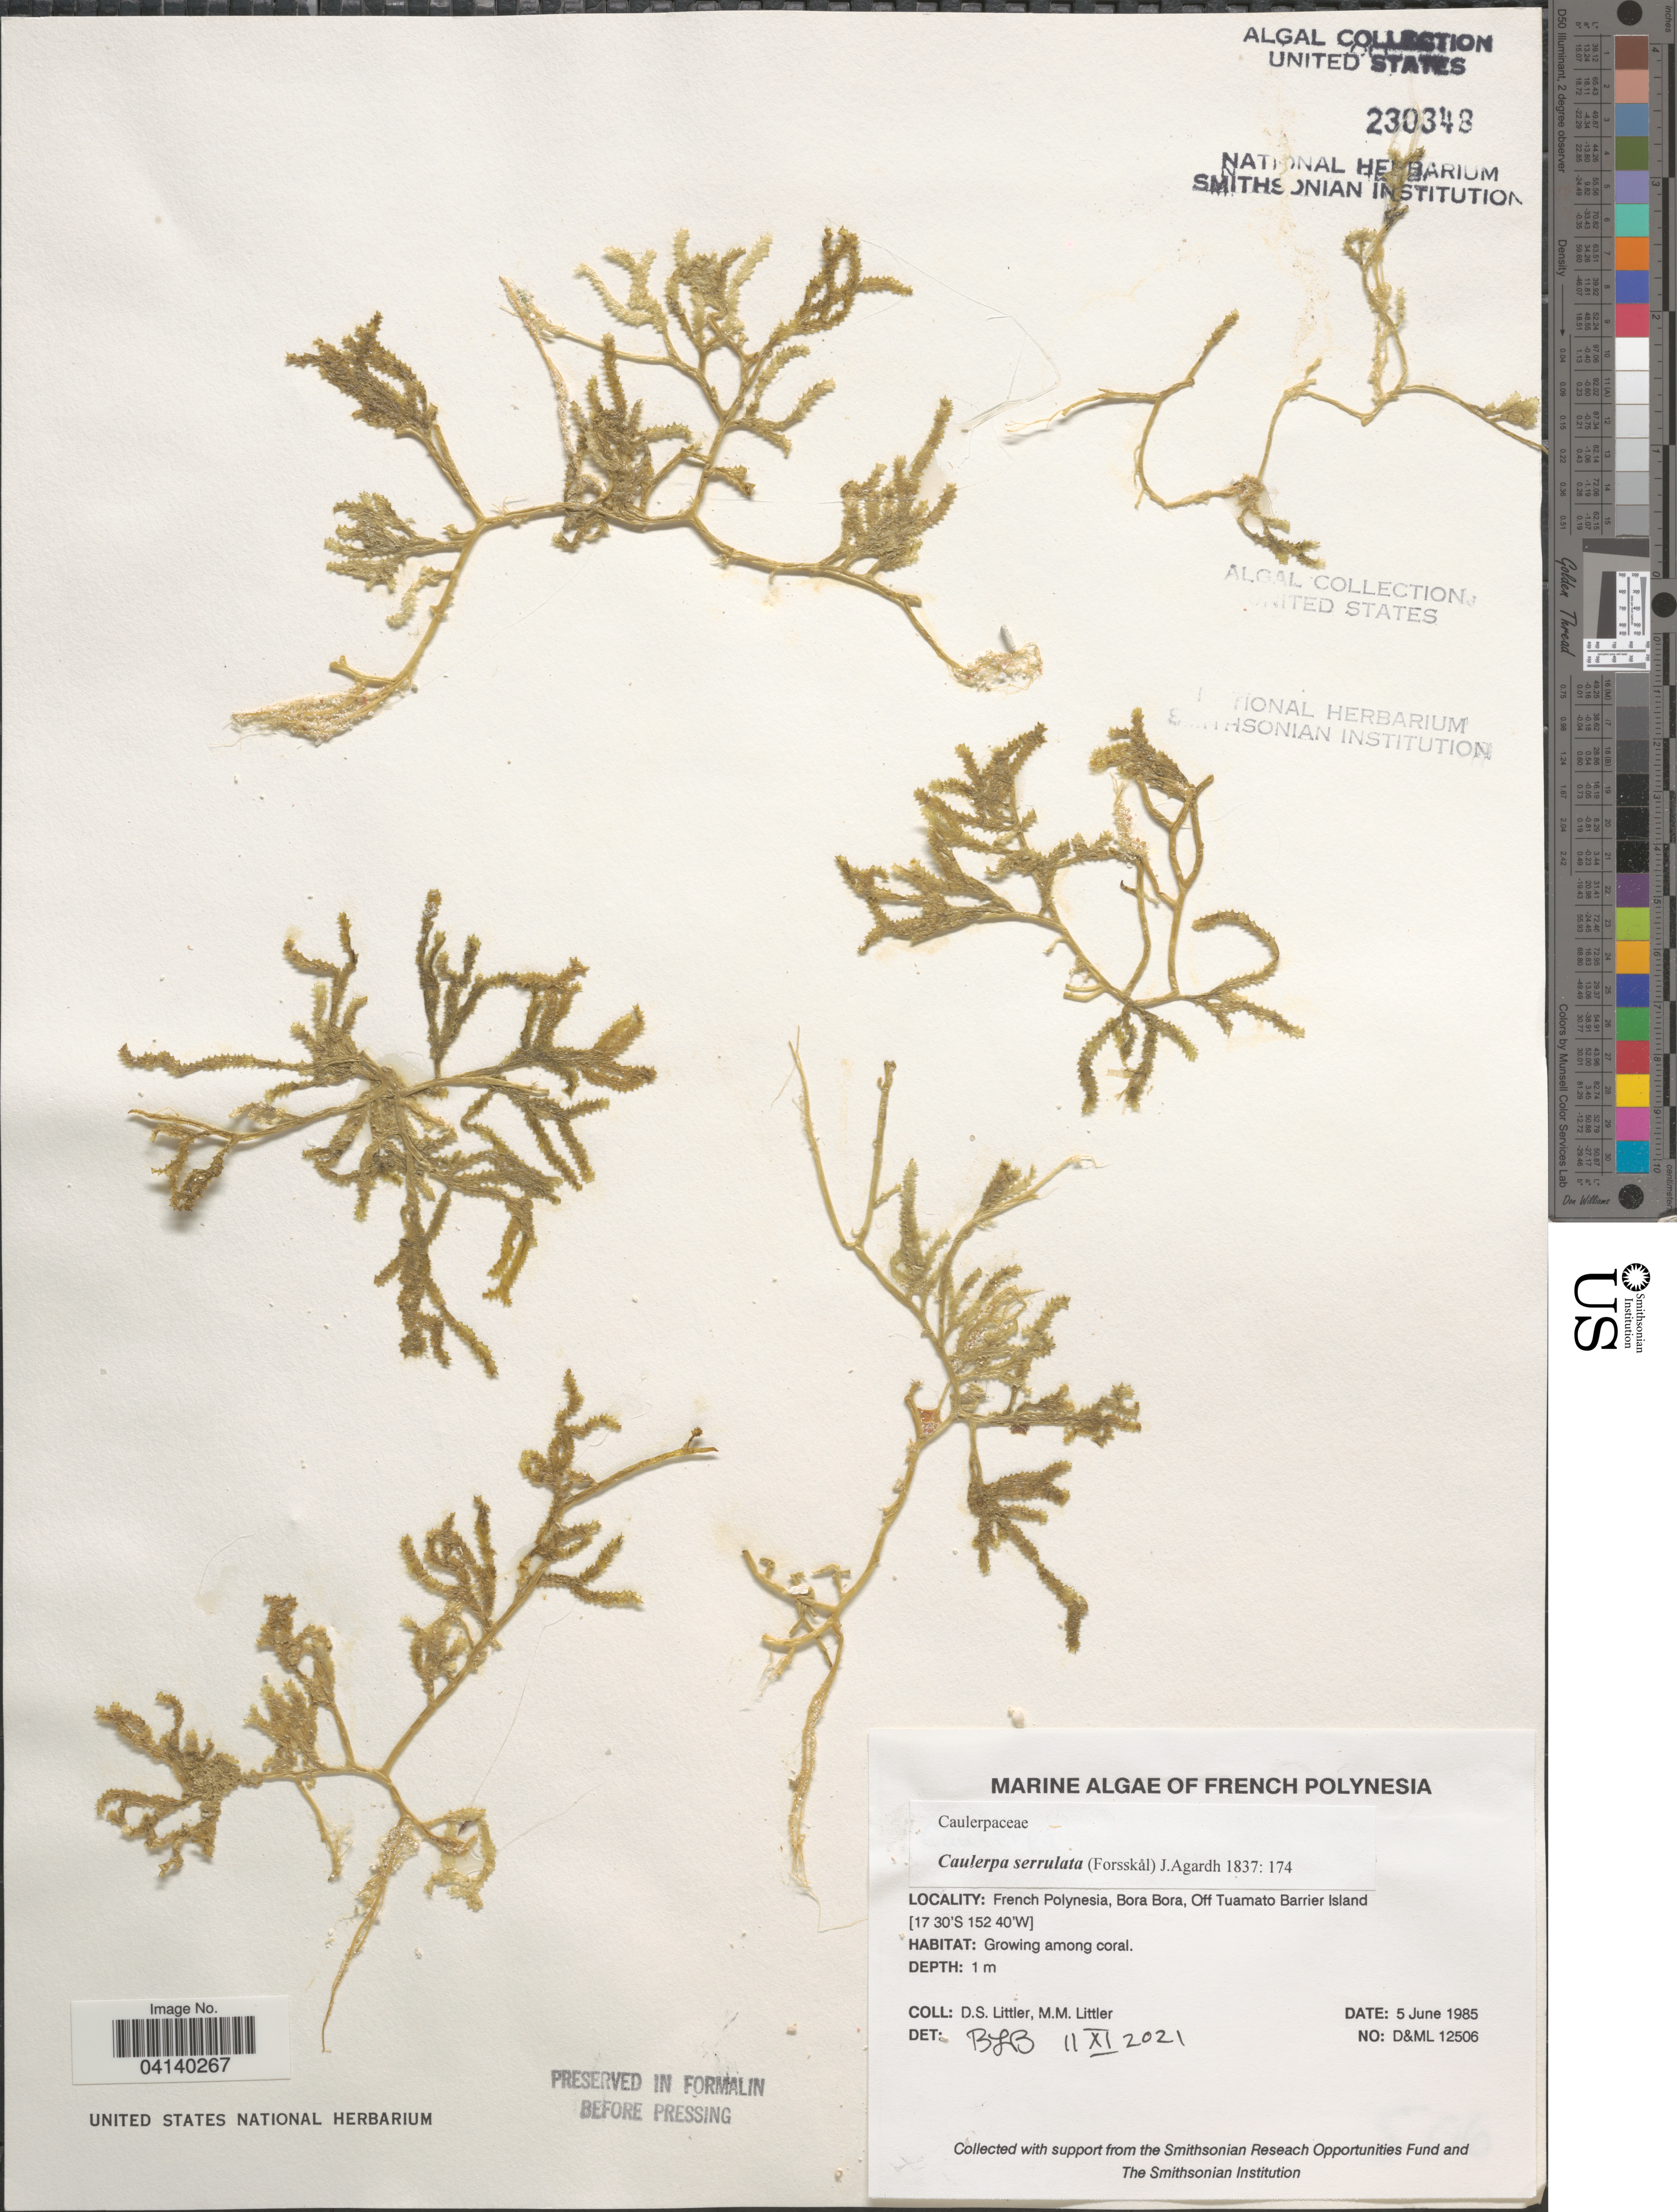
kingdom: Plantae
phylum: Chlorophyta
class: Ulvophyceae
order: Bryopsidales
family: Caulerpaceae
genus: Caulerpa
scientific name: Caulerpa serrulata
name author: (Forssk.) J. Agardh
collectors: D. S. Littler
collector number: D&ML12506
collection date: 1985-06-05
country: French Polynesia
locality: Bora Bora, Off Tuamato Barrier Island.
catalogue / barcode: US 230348